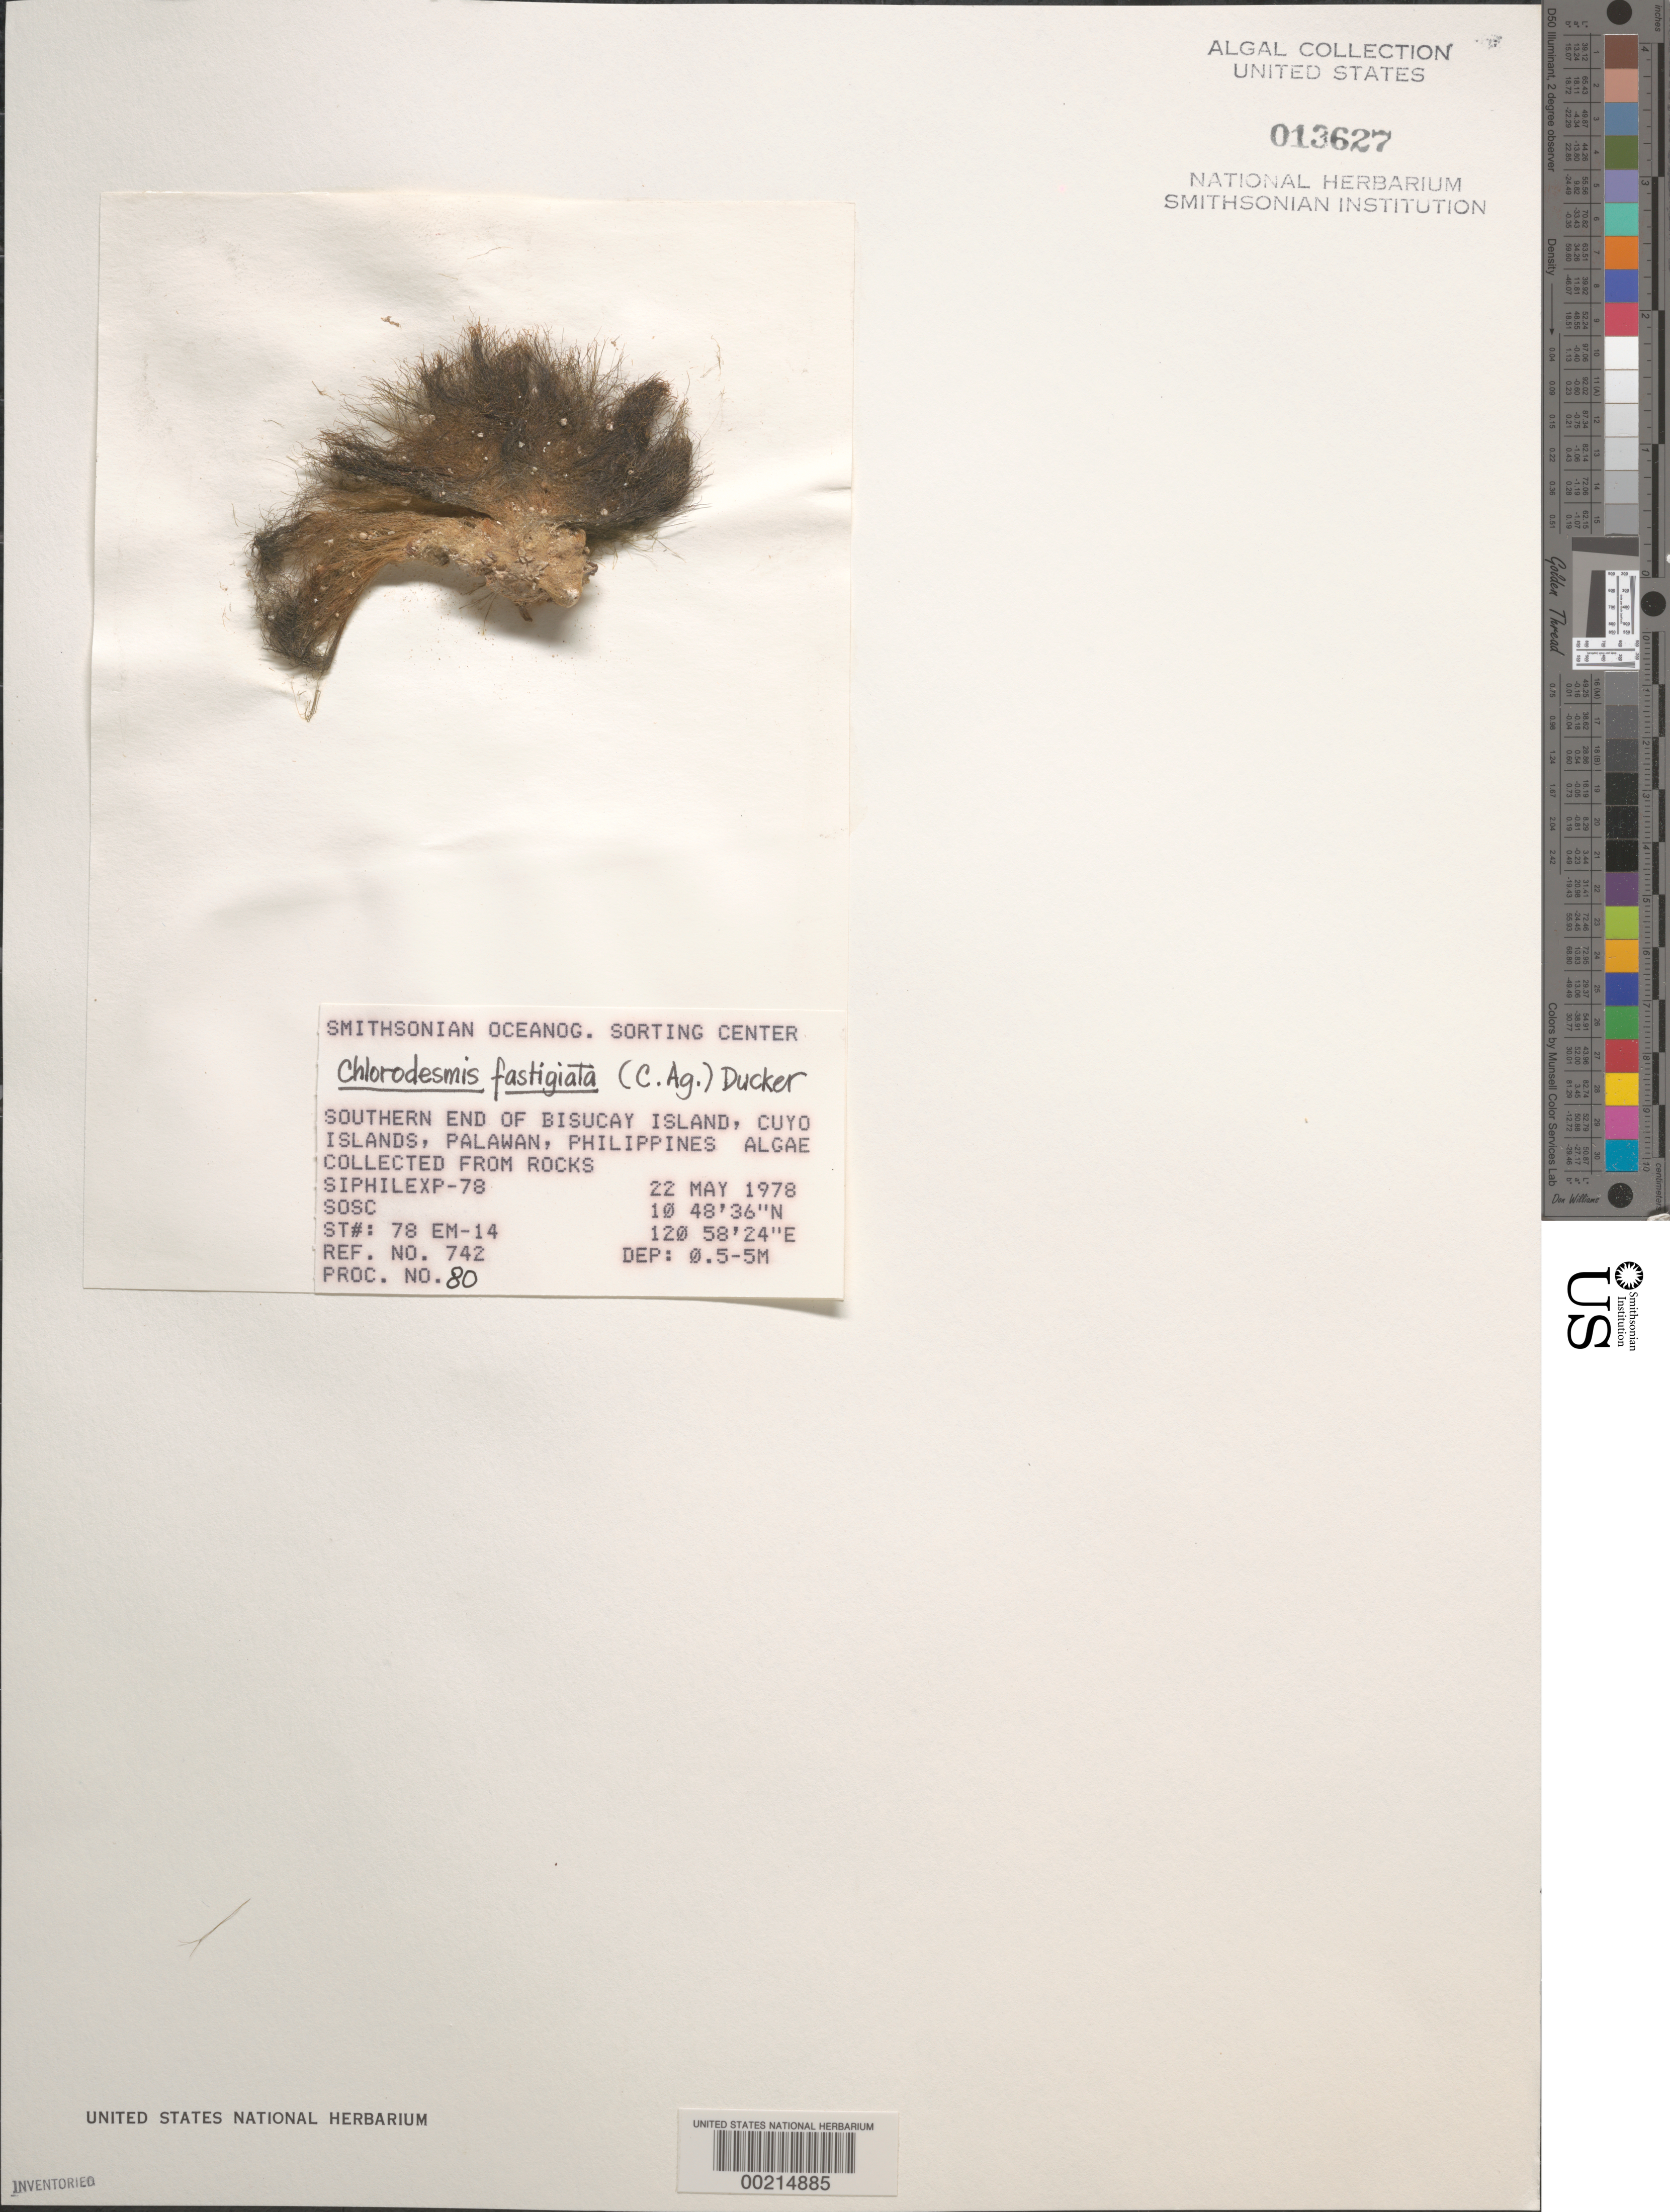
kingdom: Plantae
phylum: Chlorophyta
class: Ulvophyceae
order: Bryopsidales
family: Udoteaceae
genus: Chlorodesmis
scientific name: Chlorodesmis fastigiata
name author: (C. Agardh) S.C. Ducker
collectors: SOSC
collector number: Station 78 Em-14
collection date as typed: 22 May 1978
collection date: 1978-05-22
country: Philippines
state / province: Mimaropa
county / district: Palawan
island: Bisucay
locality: Southern end of island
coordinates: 10 48' 36" N, 120 58' 24" E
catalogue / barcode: US 13627